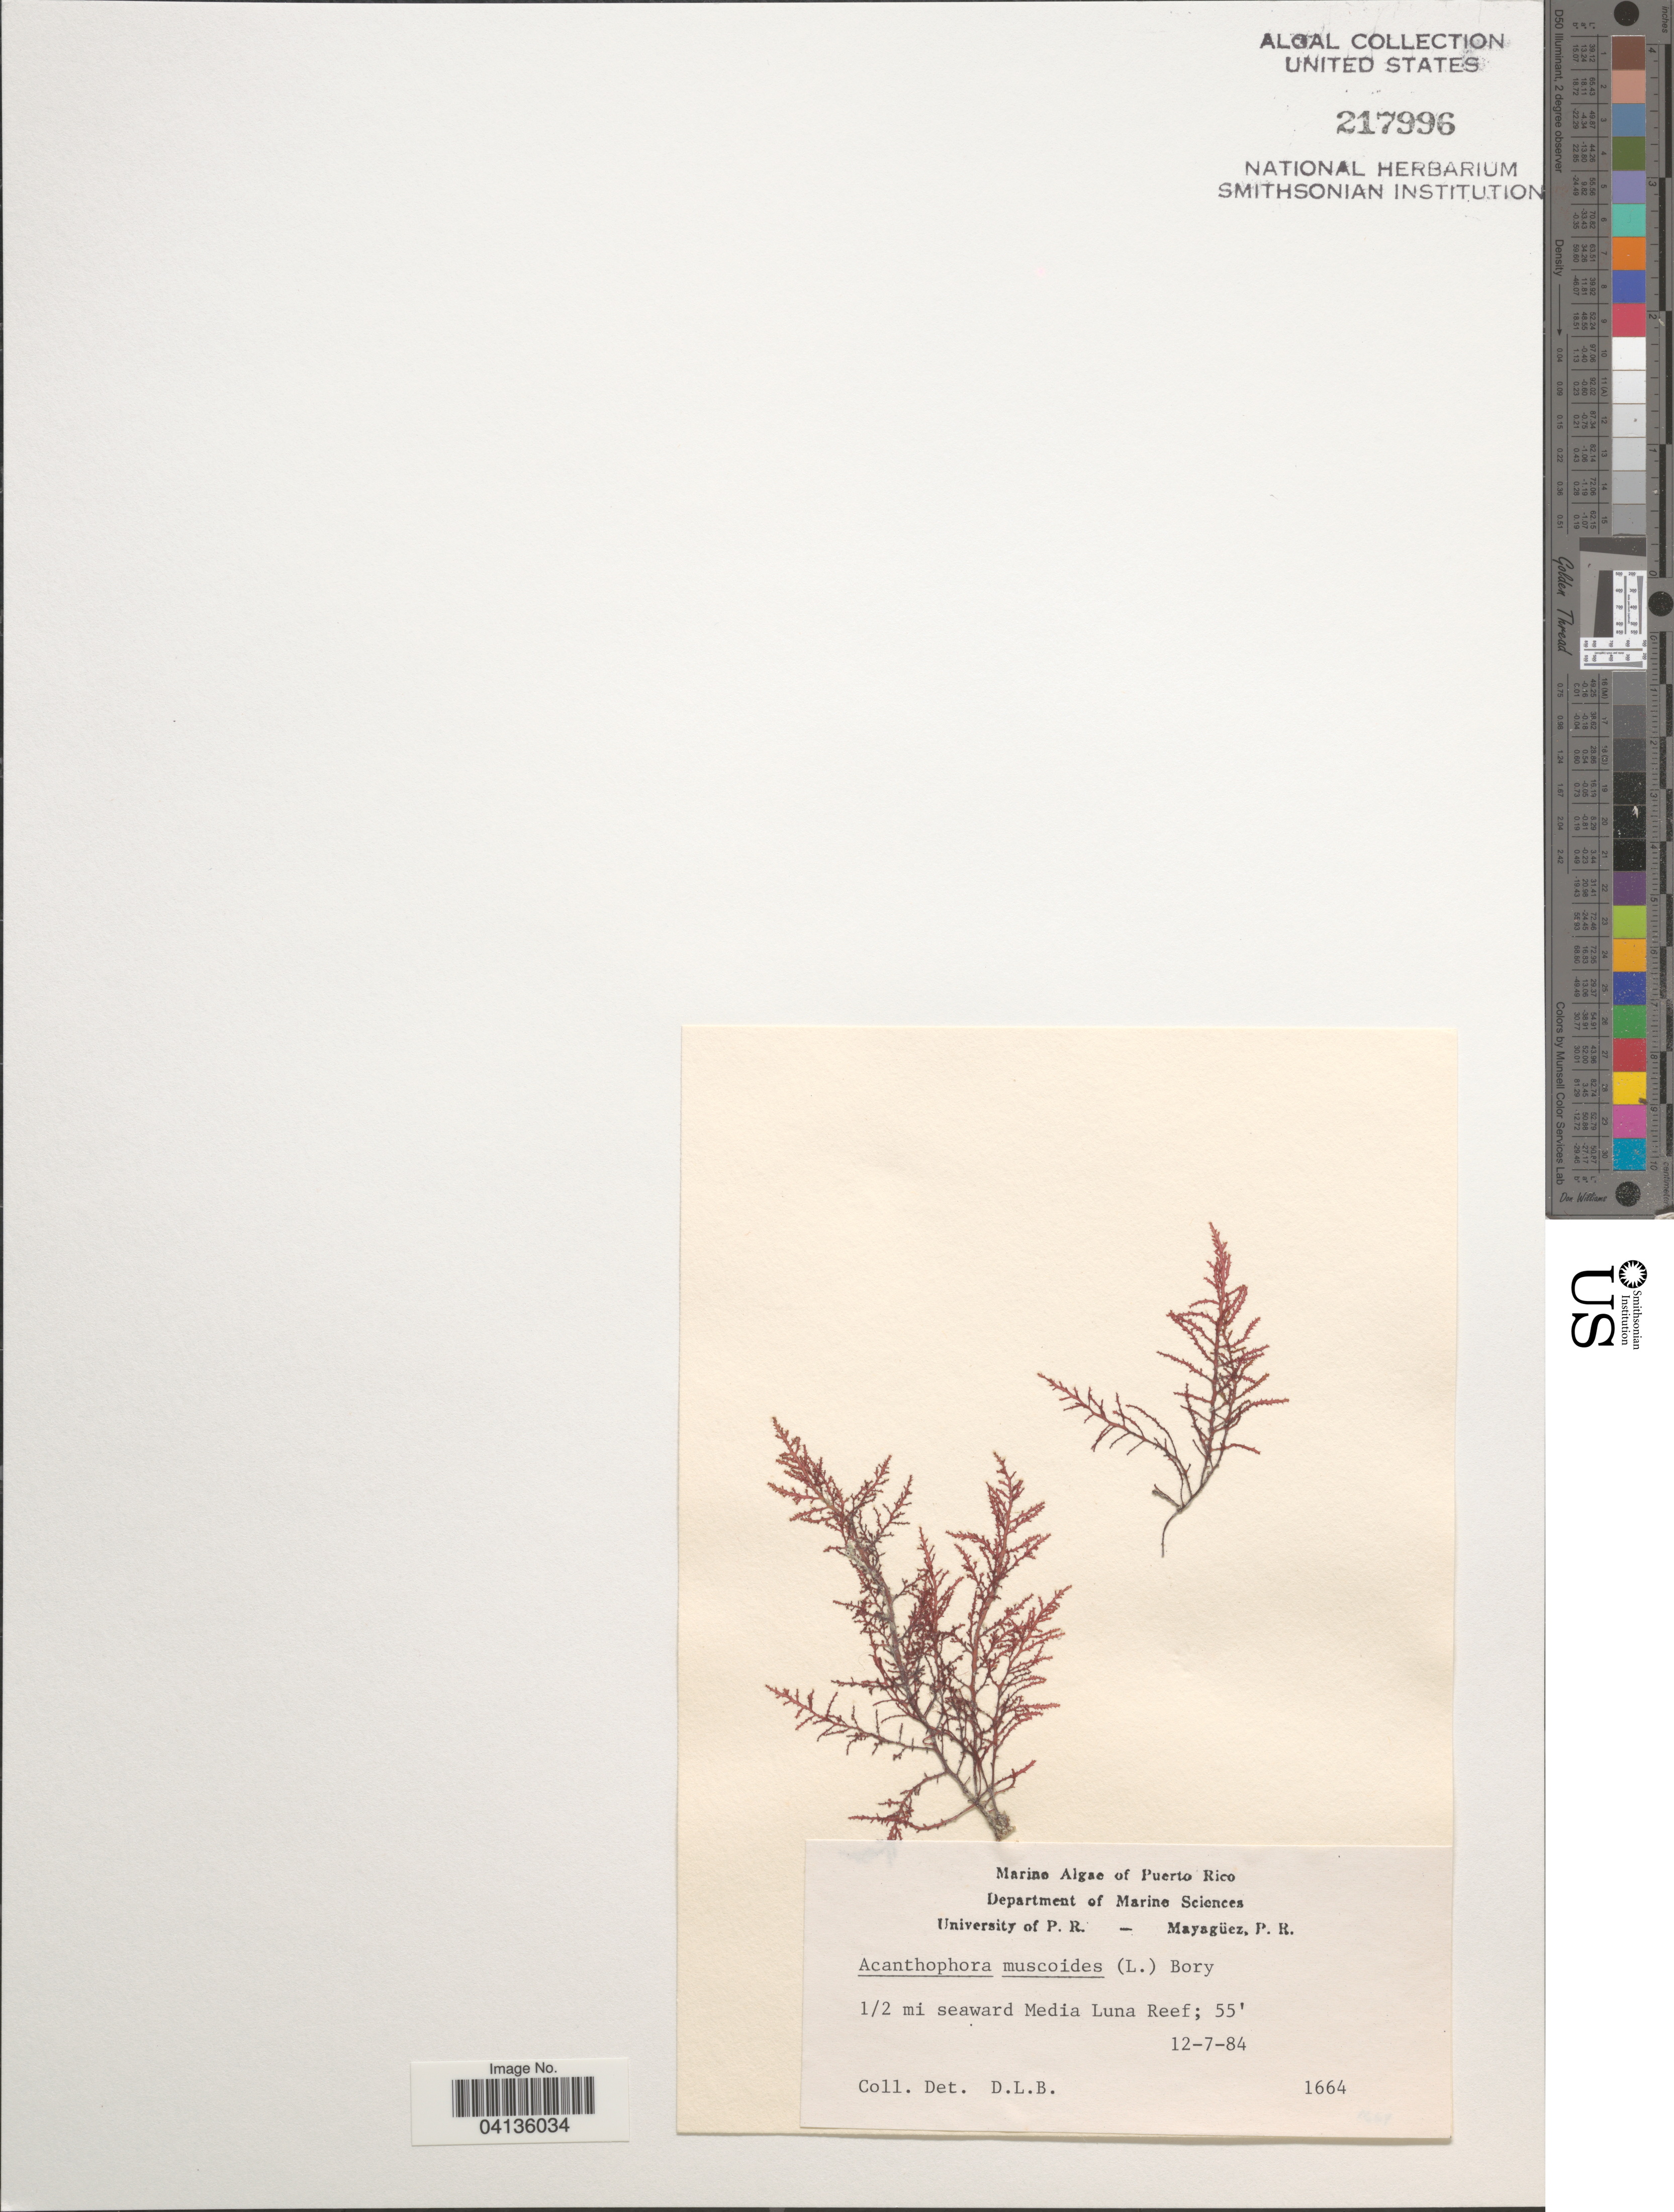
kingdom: Plantae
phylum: Rhodophyta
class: Florideophyceae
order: Ceramiales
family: Rhodomelaceae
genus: Acanthophora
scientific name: Acanthophora muscoides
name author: (C. Agardh) Bory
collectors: D. L. B.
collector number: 1664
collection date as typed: Transcribed d/m/y: 12/7/84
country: Puerto Rico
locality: ½ mi seaward Media Luna Reef.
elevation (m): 17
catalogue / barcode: US 217996